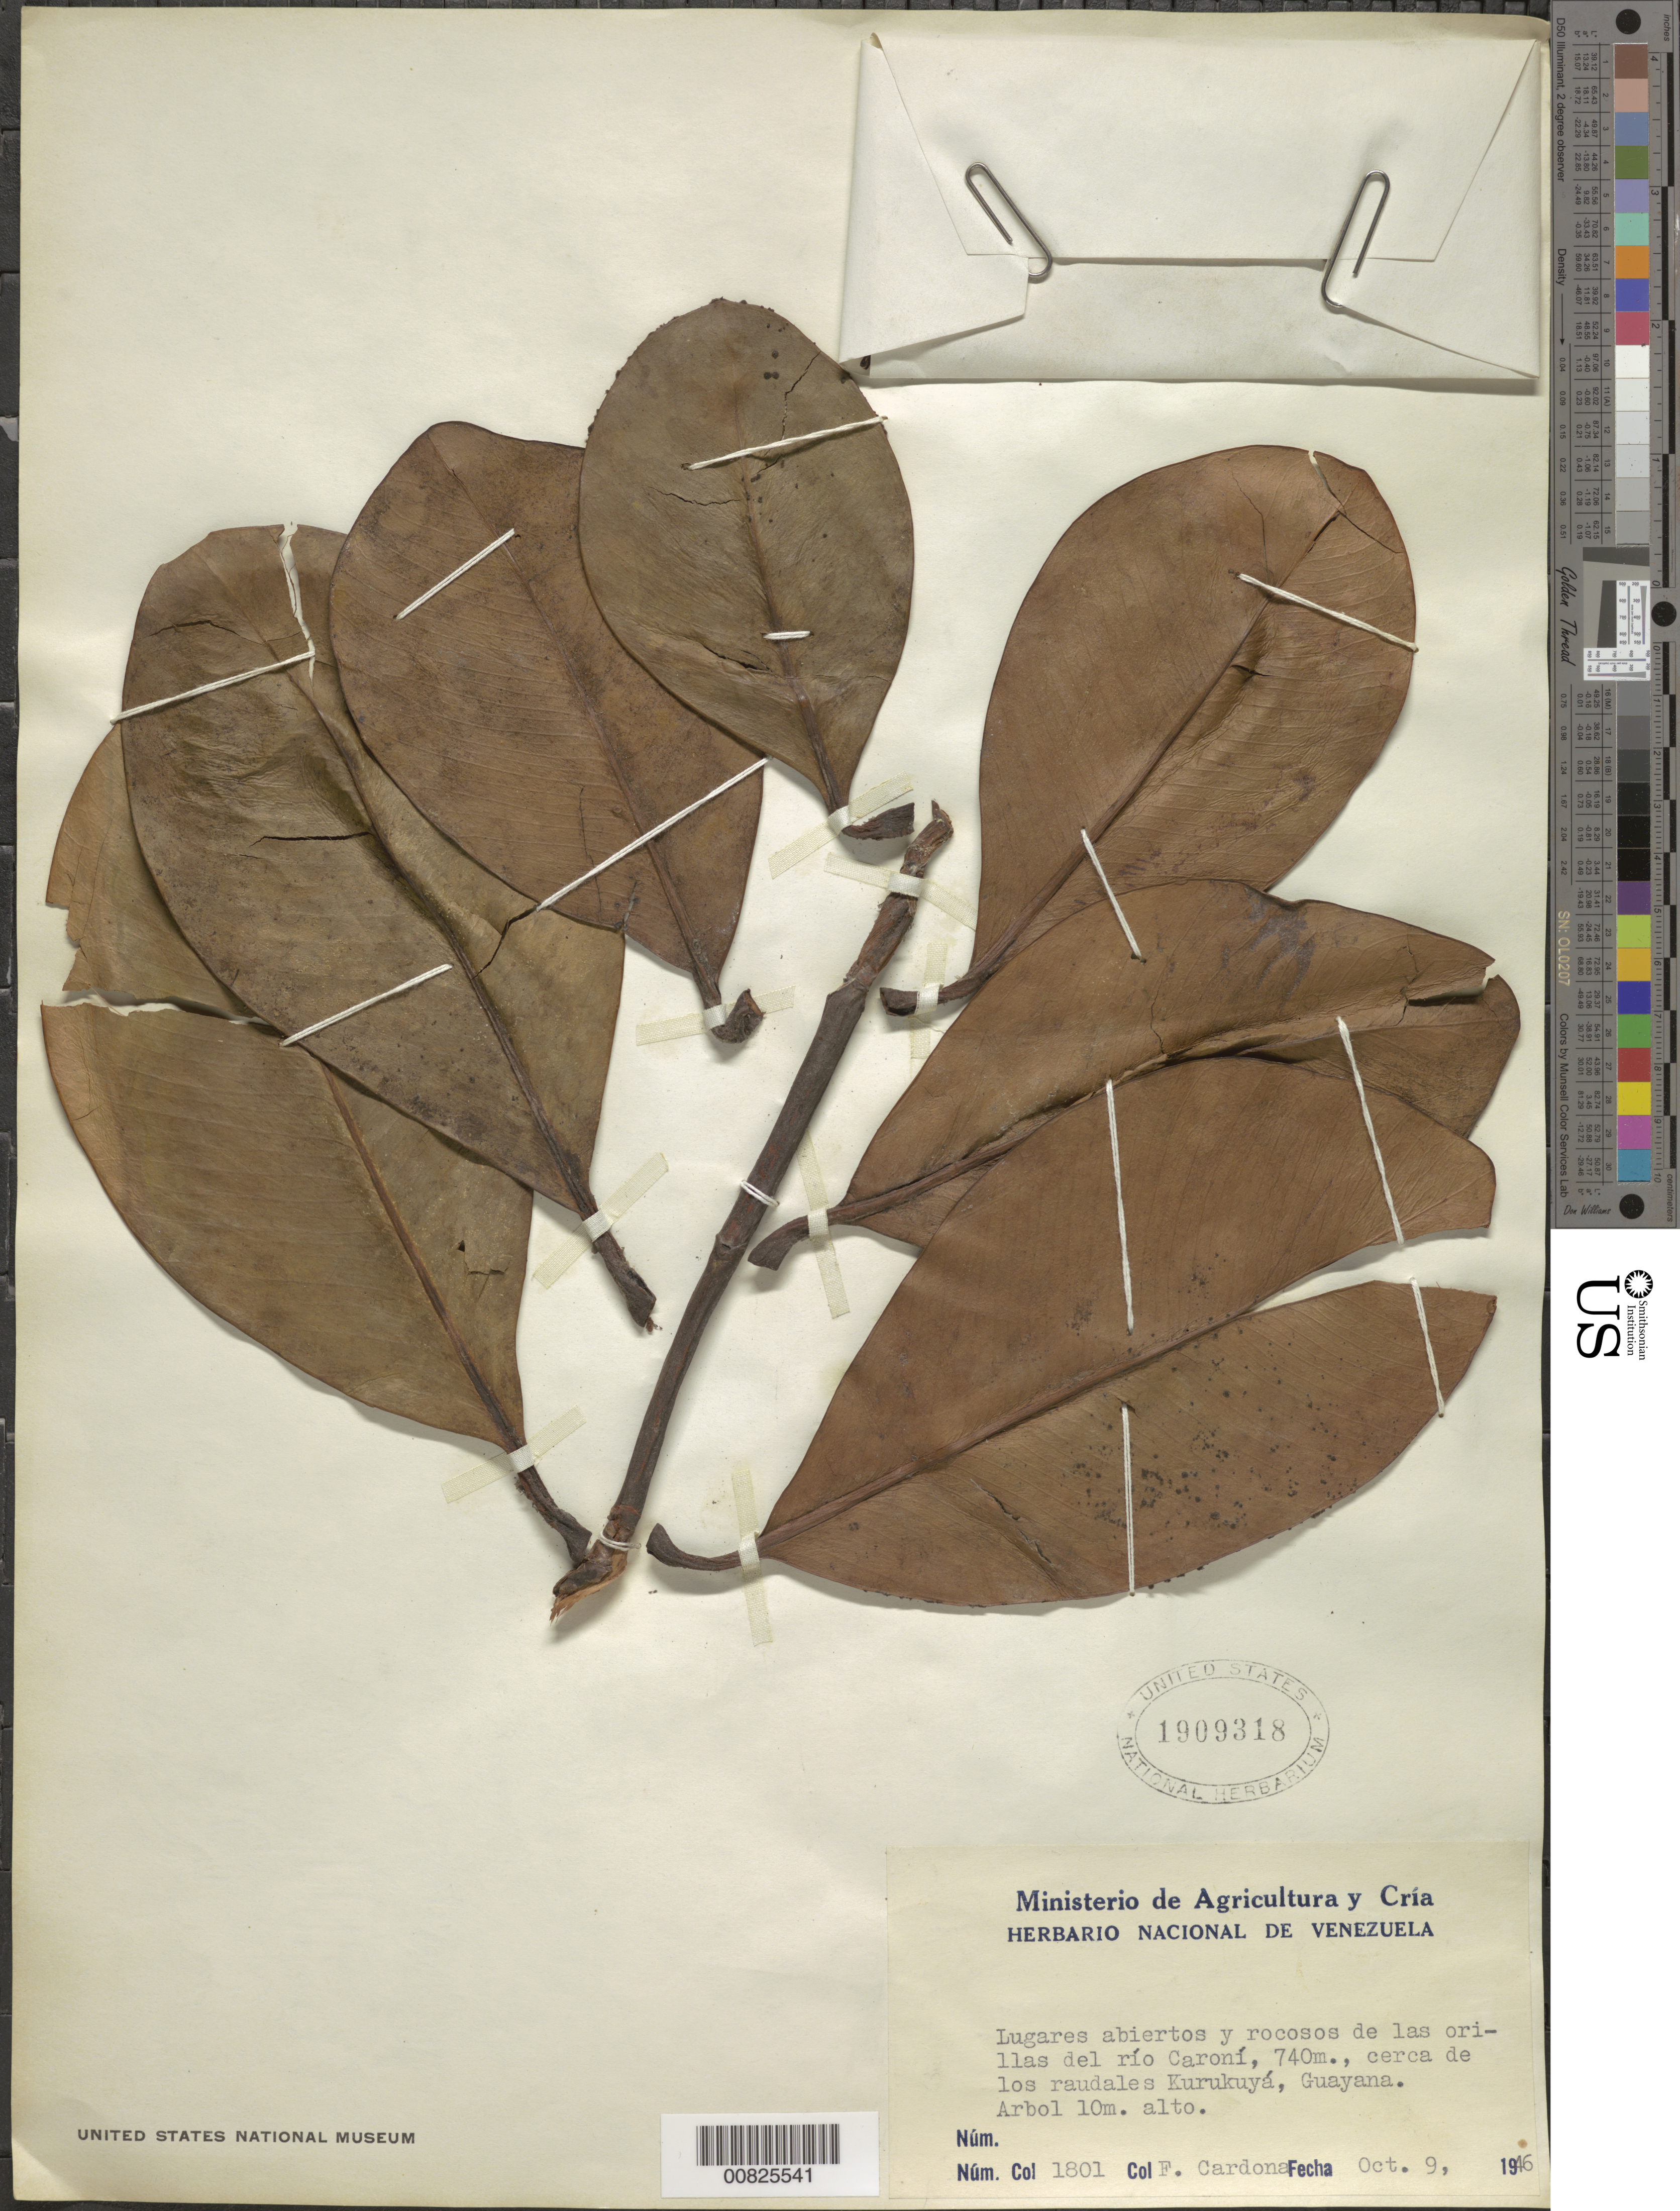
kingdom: Plantae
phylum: Tracheophyta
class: Magnoliopsida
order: Malpighiales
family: Clusiaceae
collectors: F. Cardona Puig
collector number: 1801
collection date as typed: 9-Oct-46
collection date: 1946-10-09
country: Venezuela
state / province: Bolívar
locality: Río Caroní, Raudal Kurukuyá (Guayana)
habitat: Lugares abiertos y rocosos de las orillas del río Caroní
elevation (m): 740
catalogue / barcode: US 1909318